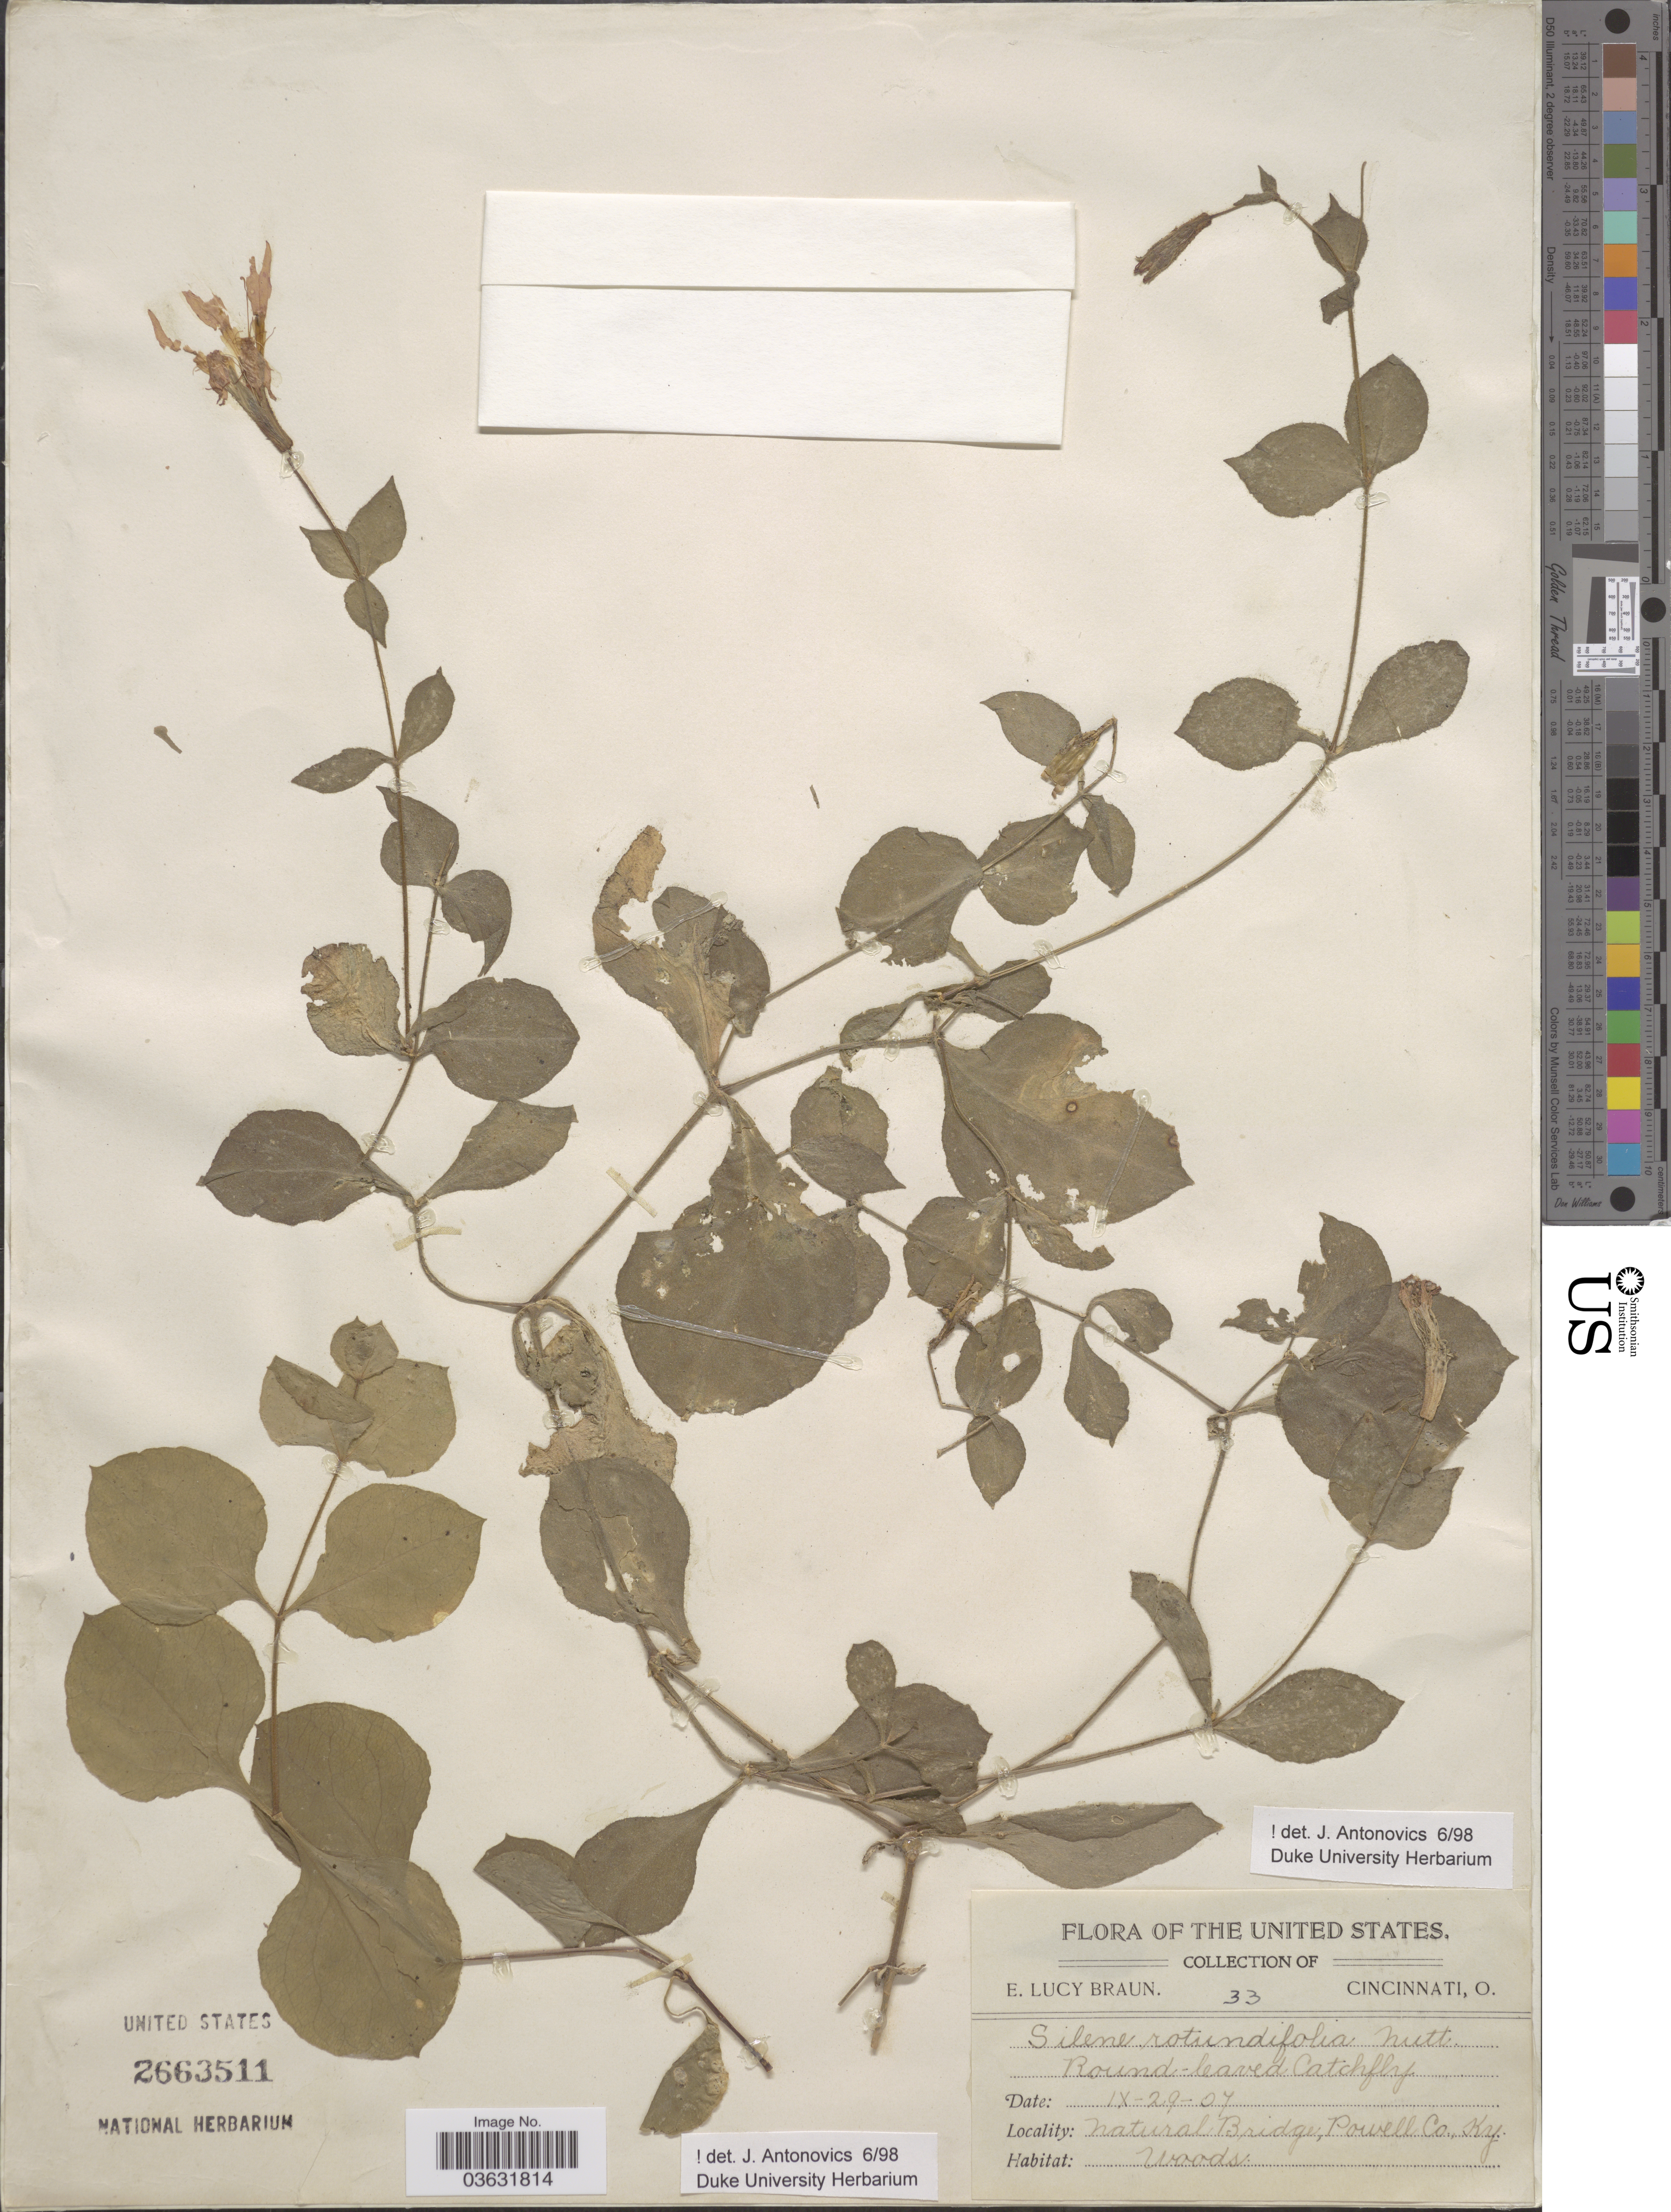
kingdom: Plantae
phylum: Tracheophyta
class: Magnoliopsida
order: Caryophyllales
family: Caryophyllaceae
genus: Silene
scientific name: Silene rotundifolia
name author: Nutt.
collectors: E. L. Braun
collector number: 33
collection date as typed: Transcribed d/m/y: 29/9/7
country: United States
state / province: Kentucky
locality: Natural Bridge, Powell Co.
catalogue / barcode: US 2663511